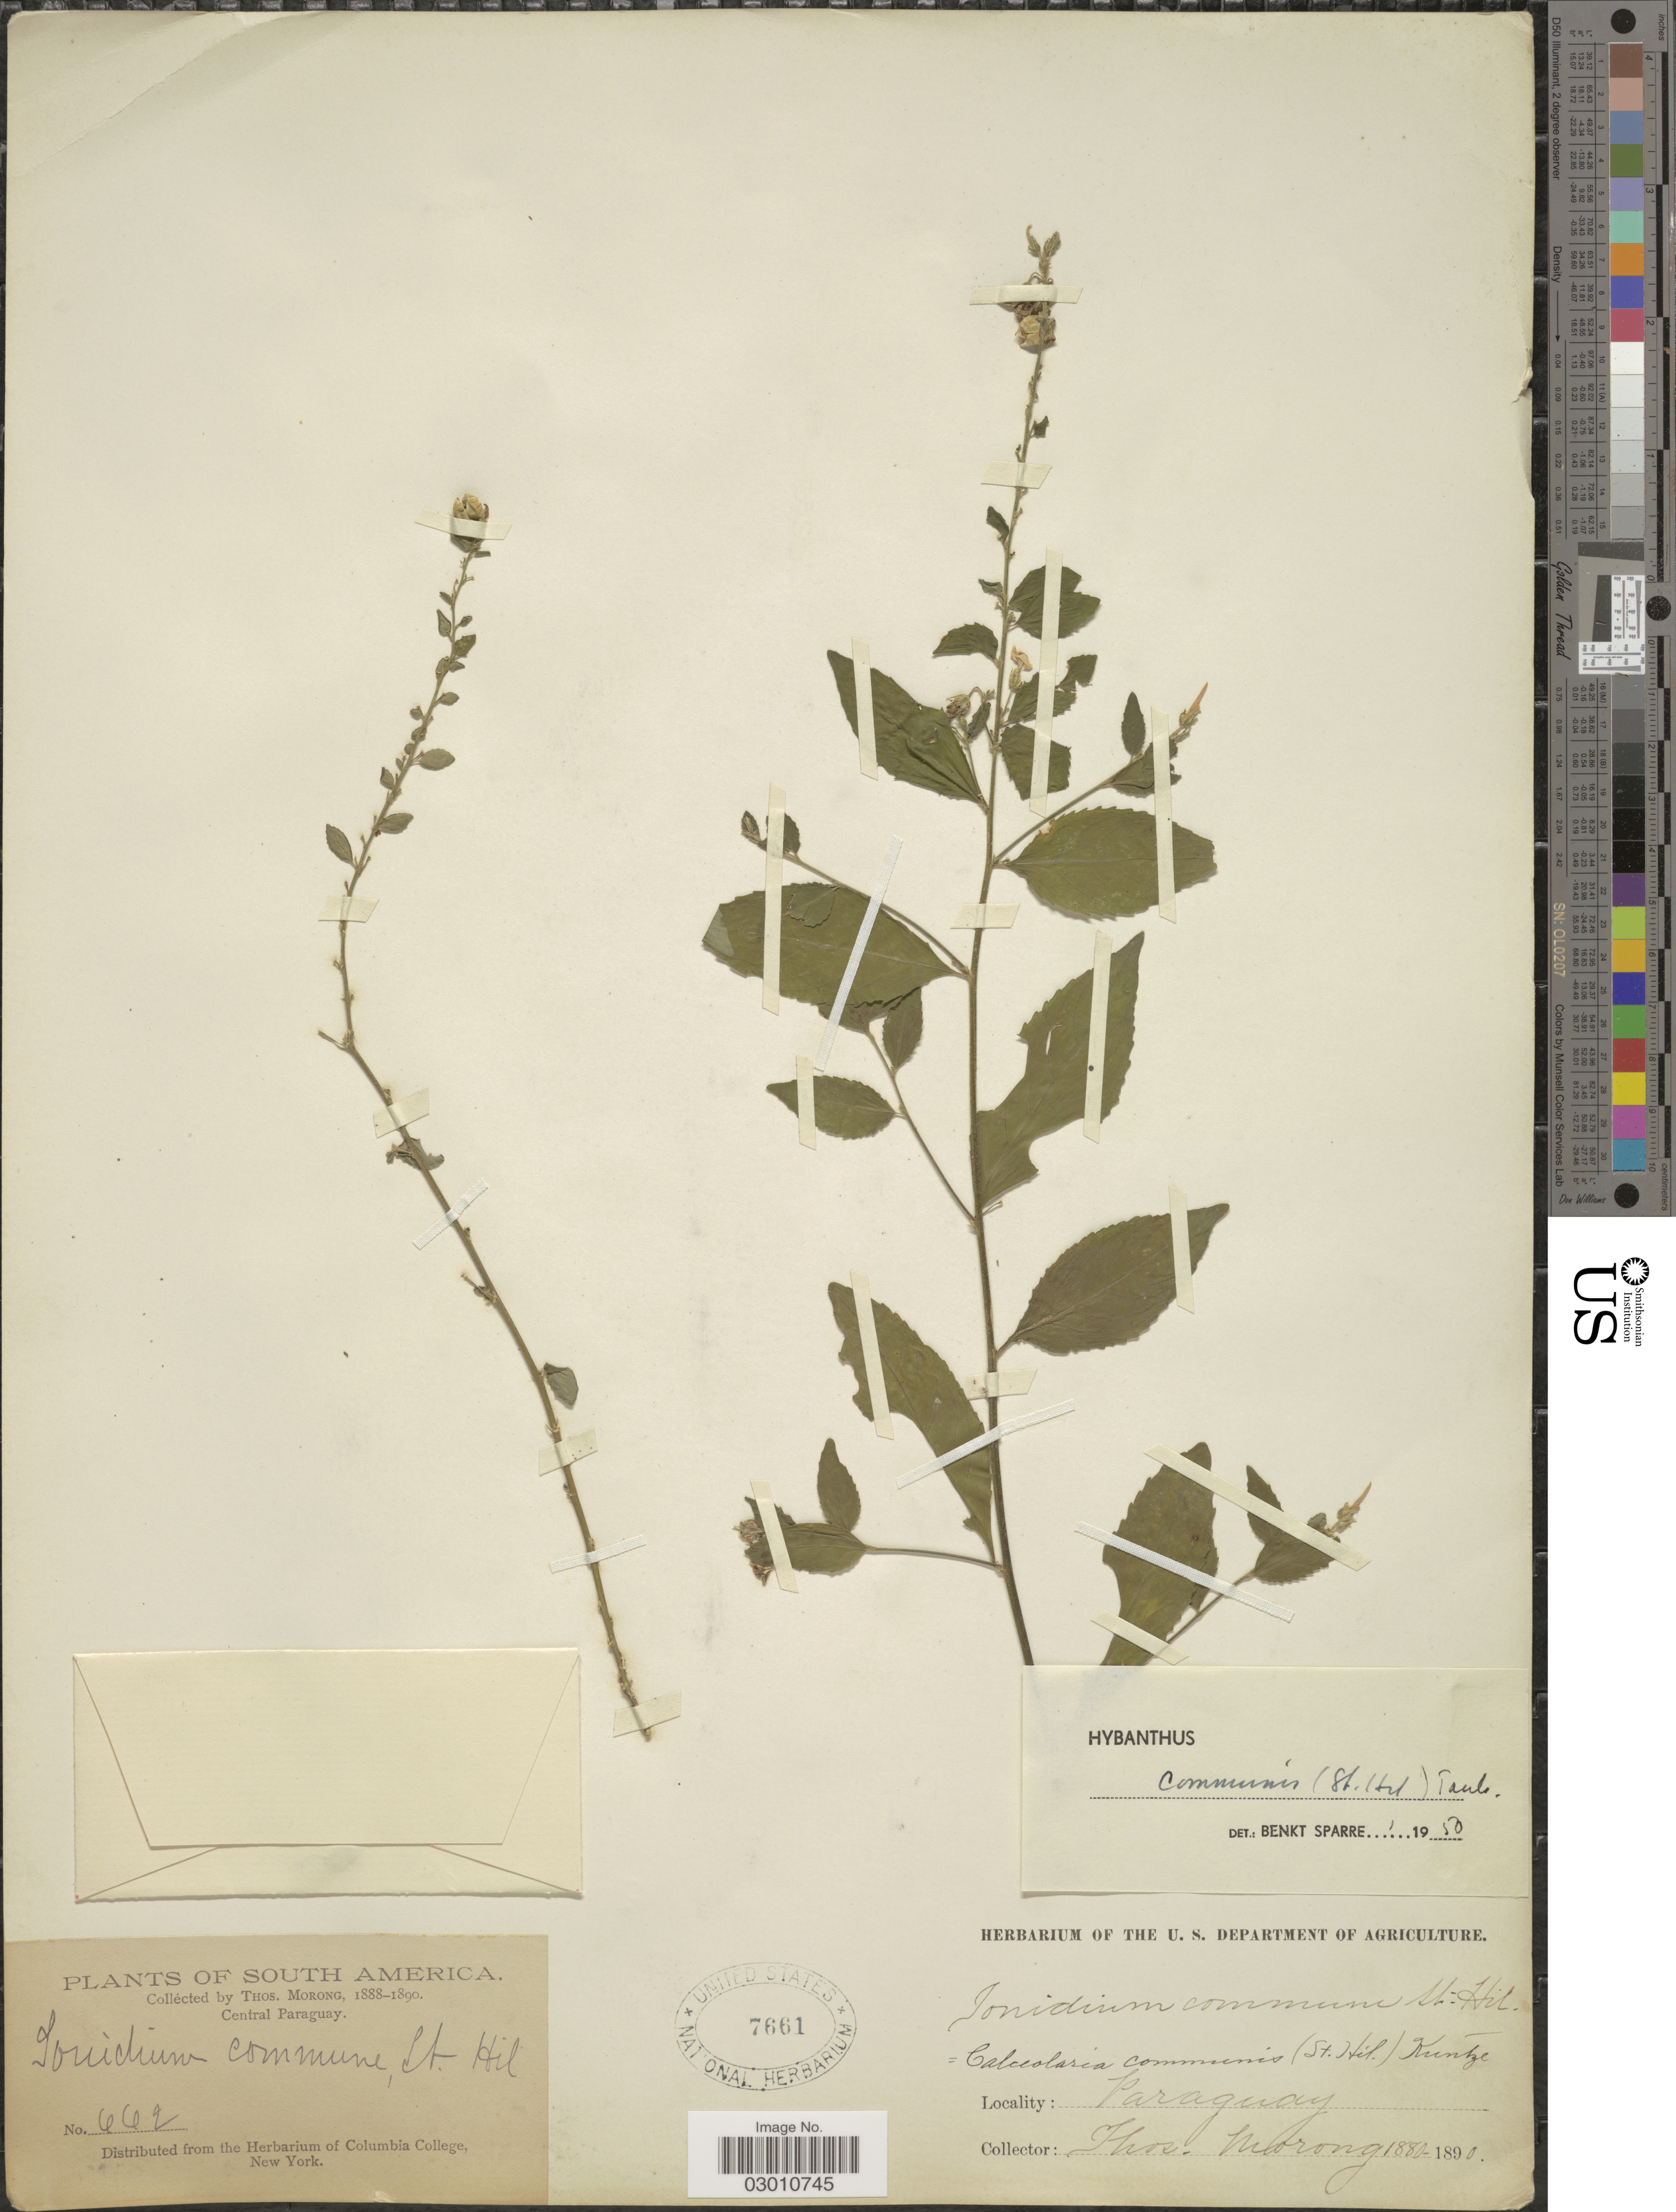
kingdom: Plantae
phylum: Tracheophyta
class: Magnoliopsida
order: Malpighiales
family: Violaceae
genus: Pombalia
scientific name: Pombalia communis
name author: (A. St.-Hil.) Paula-Souza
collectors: ex herb. T. Morong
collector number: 662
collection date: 1888/1890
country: Paraguay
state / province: Central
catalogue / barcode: US 7661